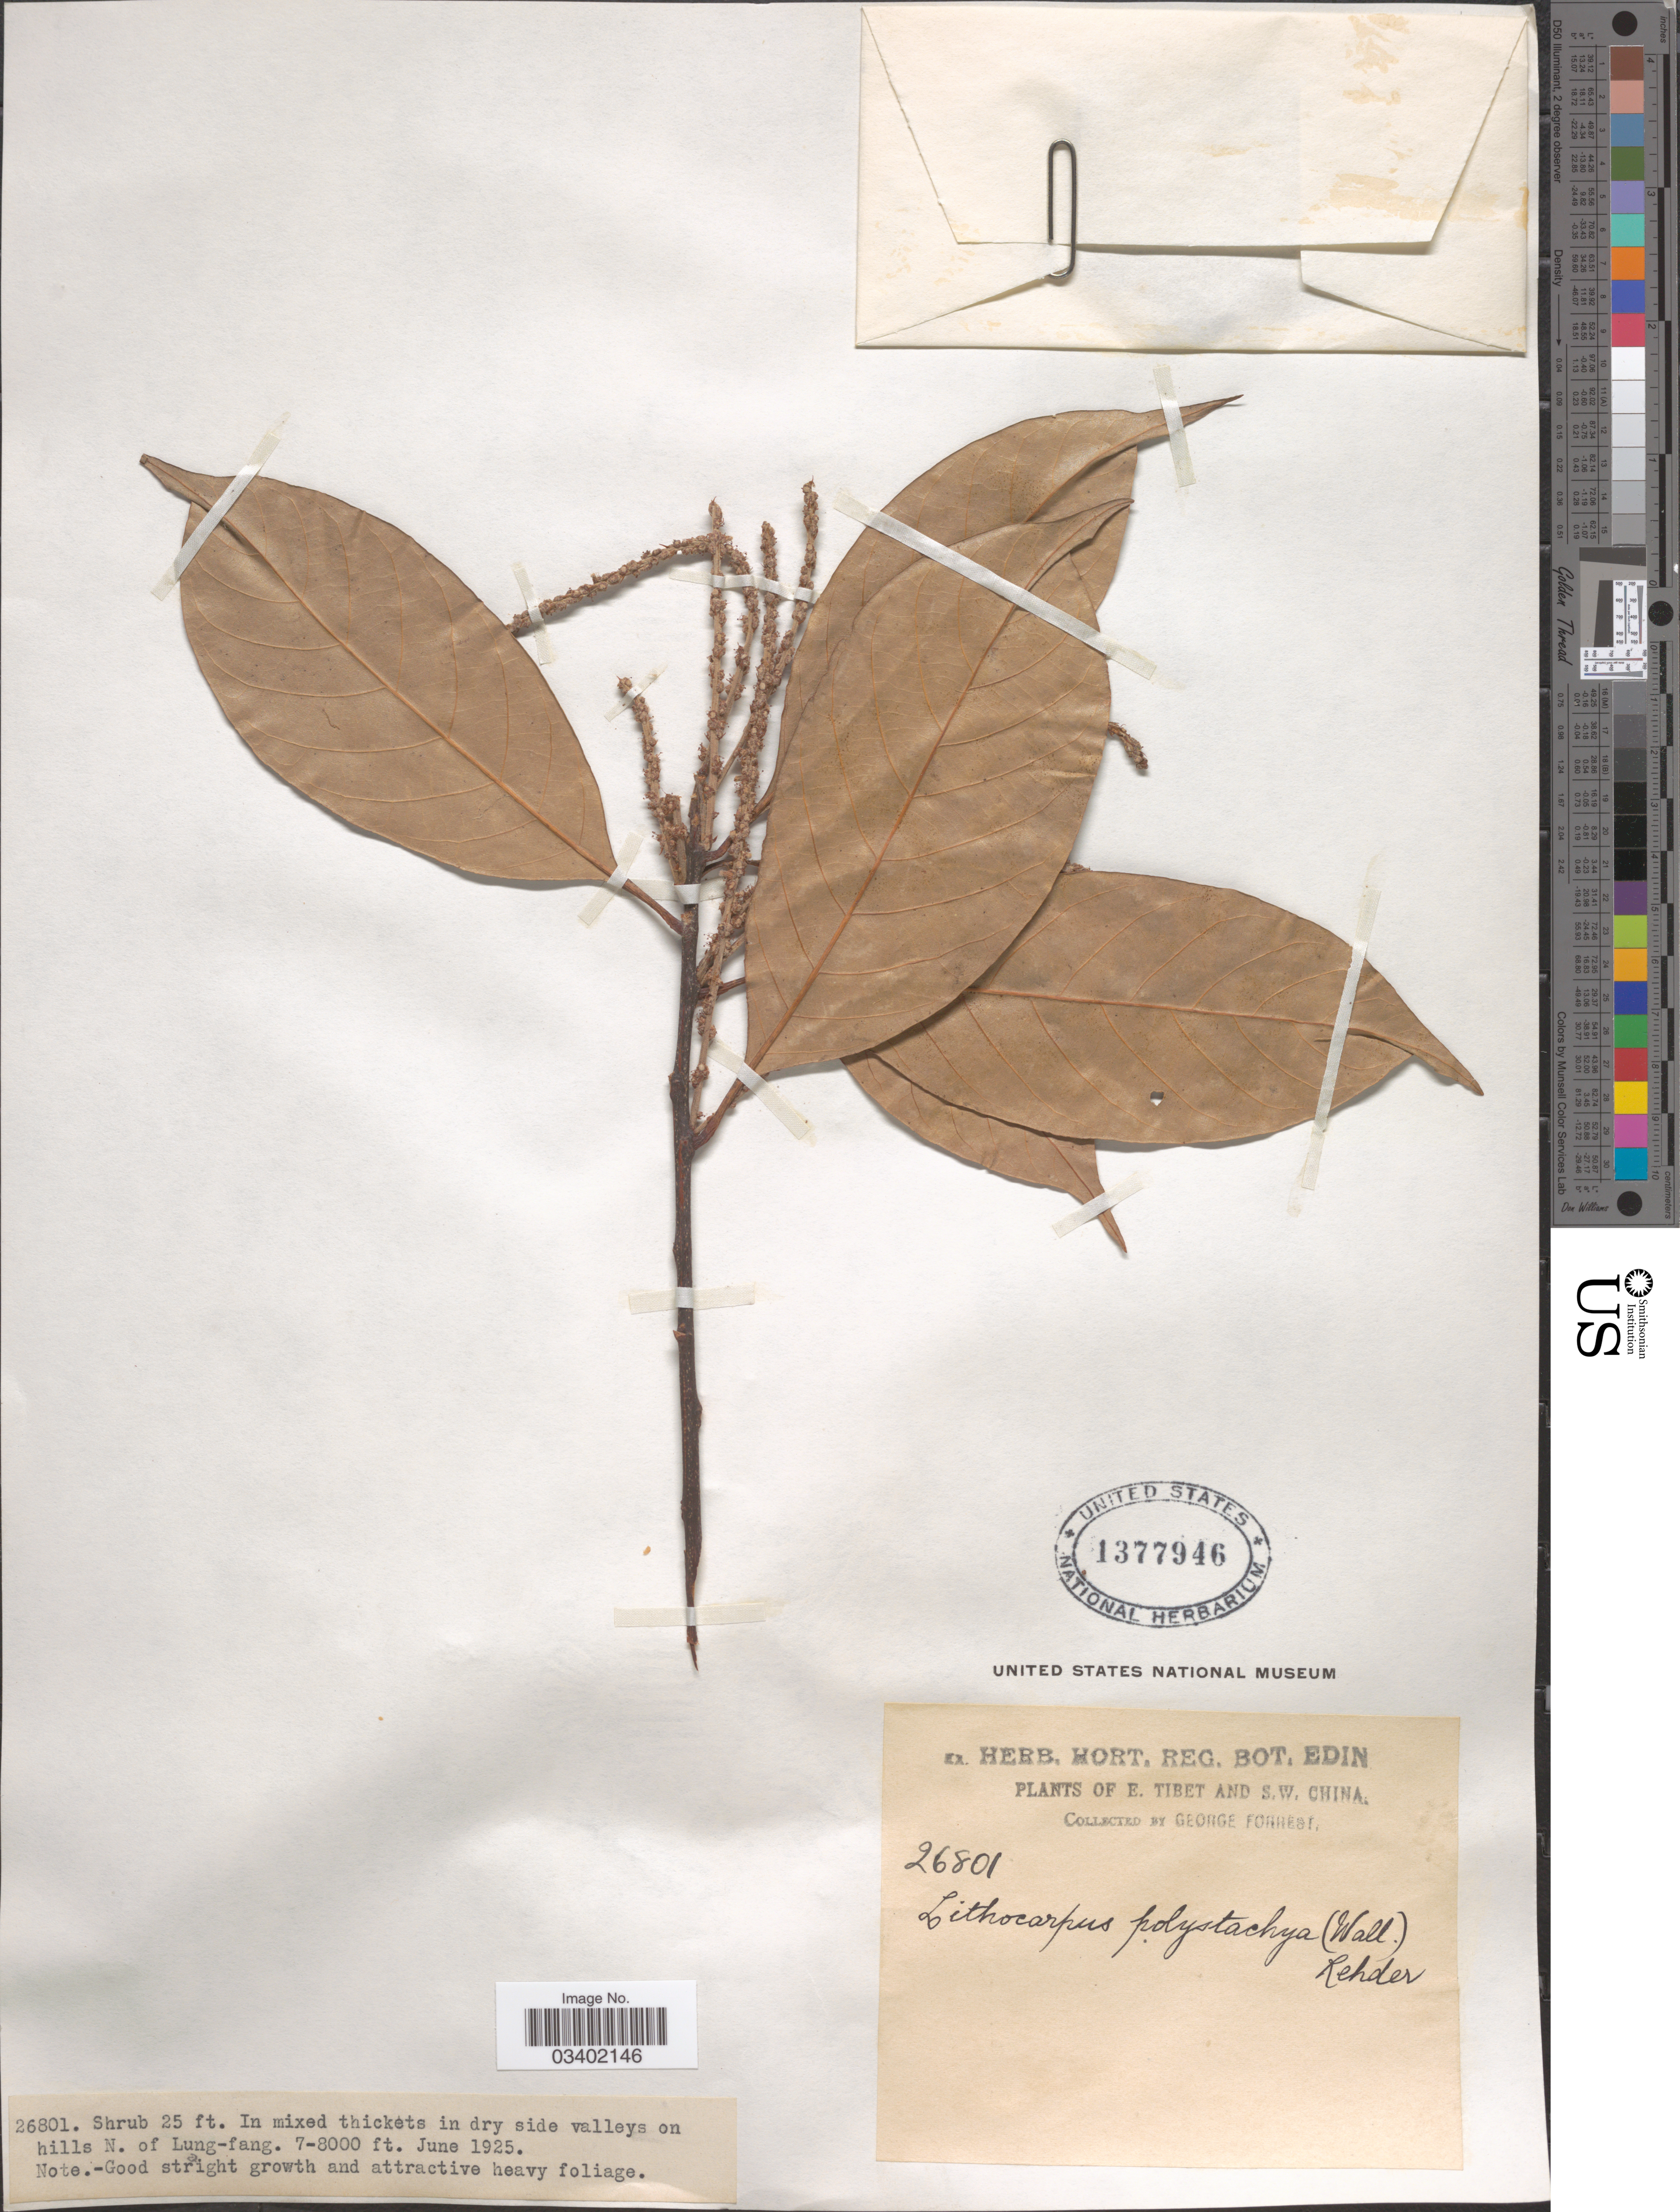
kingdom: Plantae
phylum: Tracheophyta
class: Magnoliopsida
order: Fagales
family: Fagaceae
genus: Lithocarpus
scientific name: Lithocarpus polystachyus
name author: (Wall. ex A. DC.) Rehder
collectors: G. Forrest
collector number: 26801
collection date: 1925-06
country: China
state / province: Xizang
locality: In dry side valleys on hills N. of Lung-fang. E. Tibet and S.W. China.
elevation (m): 2134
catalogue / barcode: US 1377946